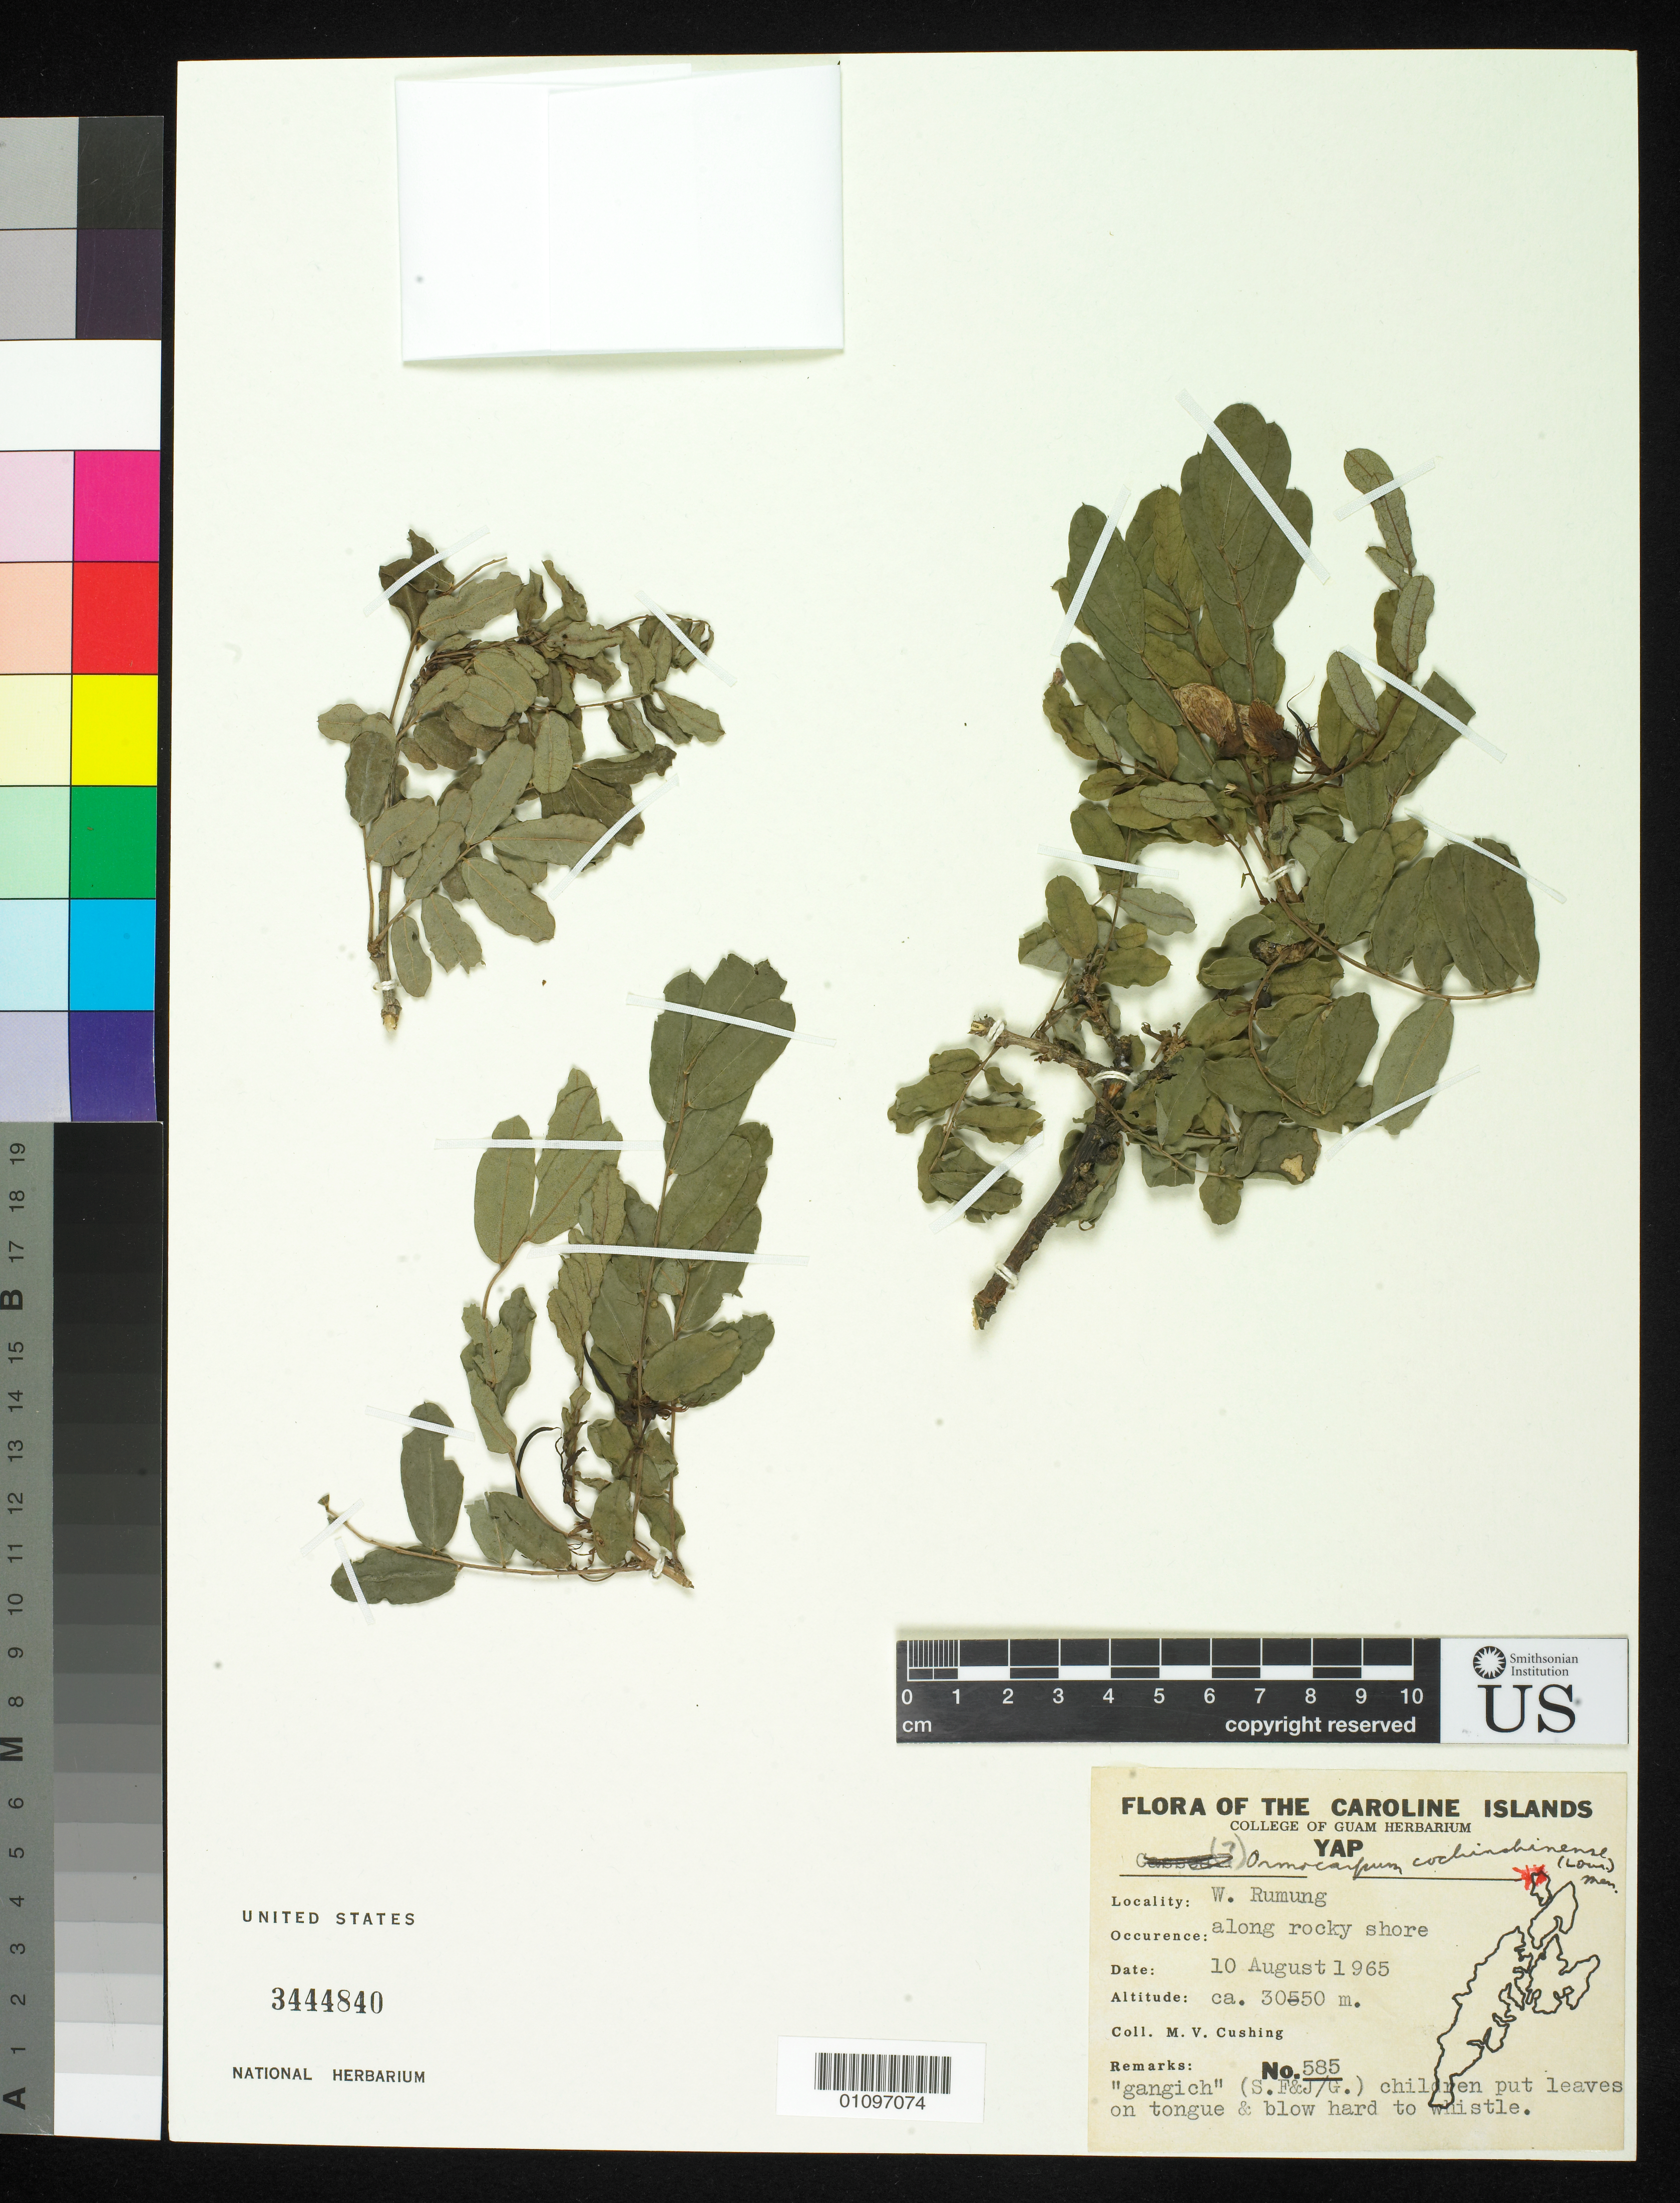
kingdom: Plantae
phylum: Tracheophyta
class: Magnoliopsida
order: Fabales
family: Fabaceae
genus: Ormocarpum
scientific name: Ormocarpum cochinchinense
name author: (Lour.) Merr.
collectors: M. V. Cushing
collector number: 585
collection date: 1965-08-10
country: Micronesia, Federated States of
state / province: Yap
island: Yap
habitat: Along rocky shore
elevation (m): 30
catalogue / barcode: US 3444840